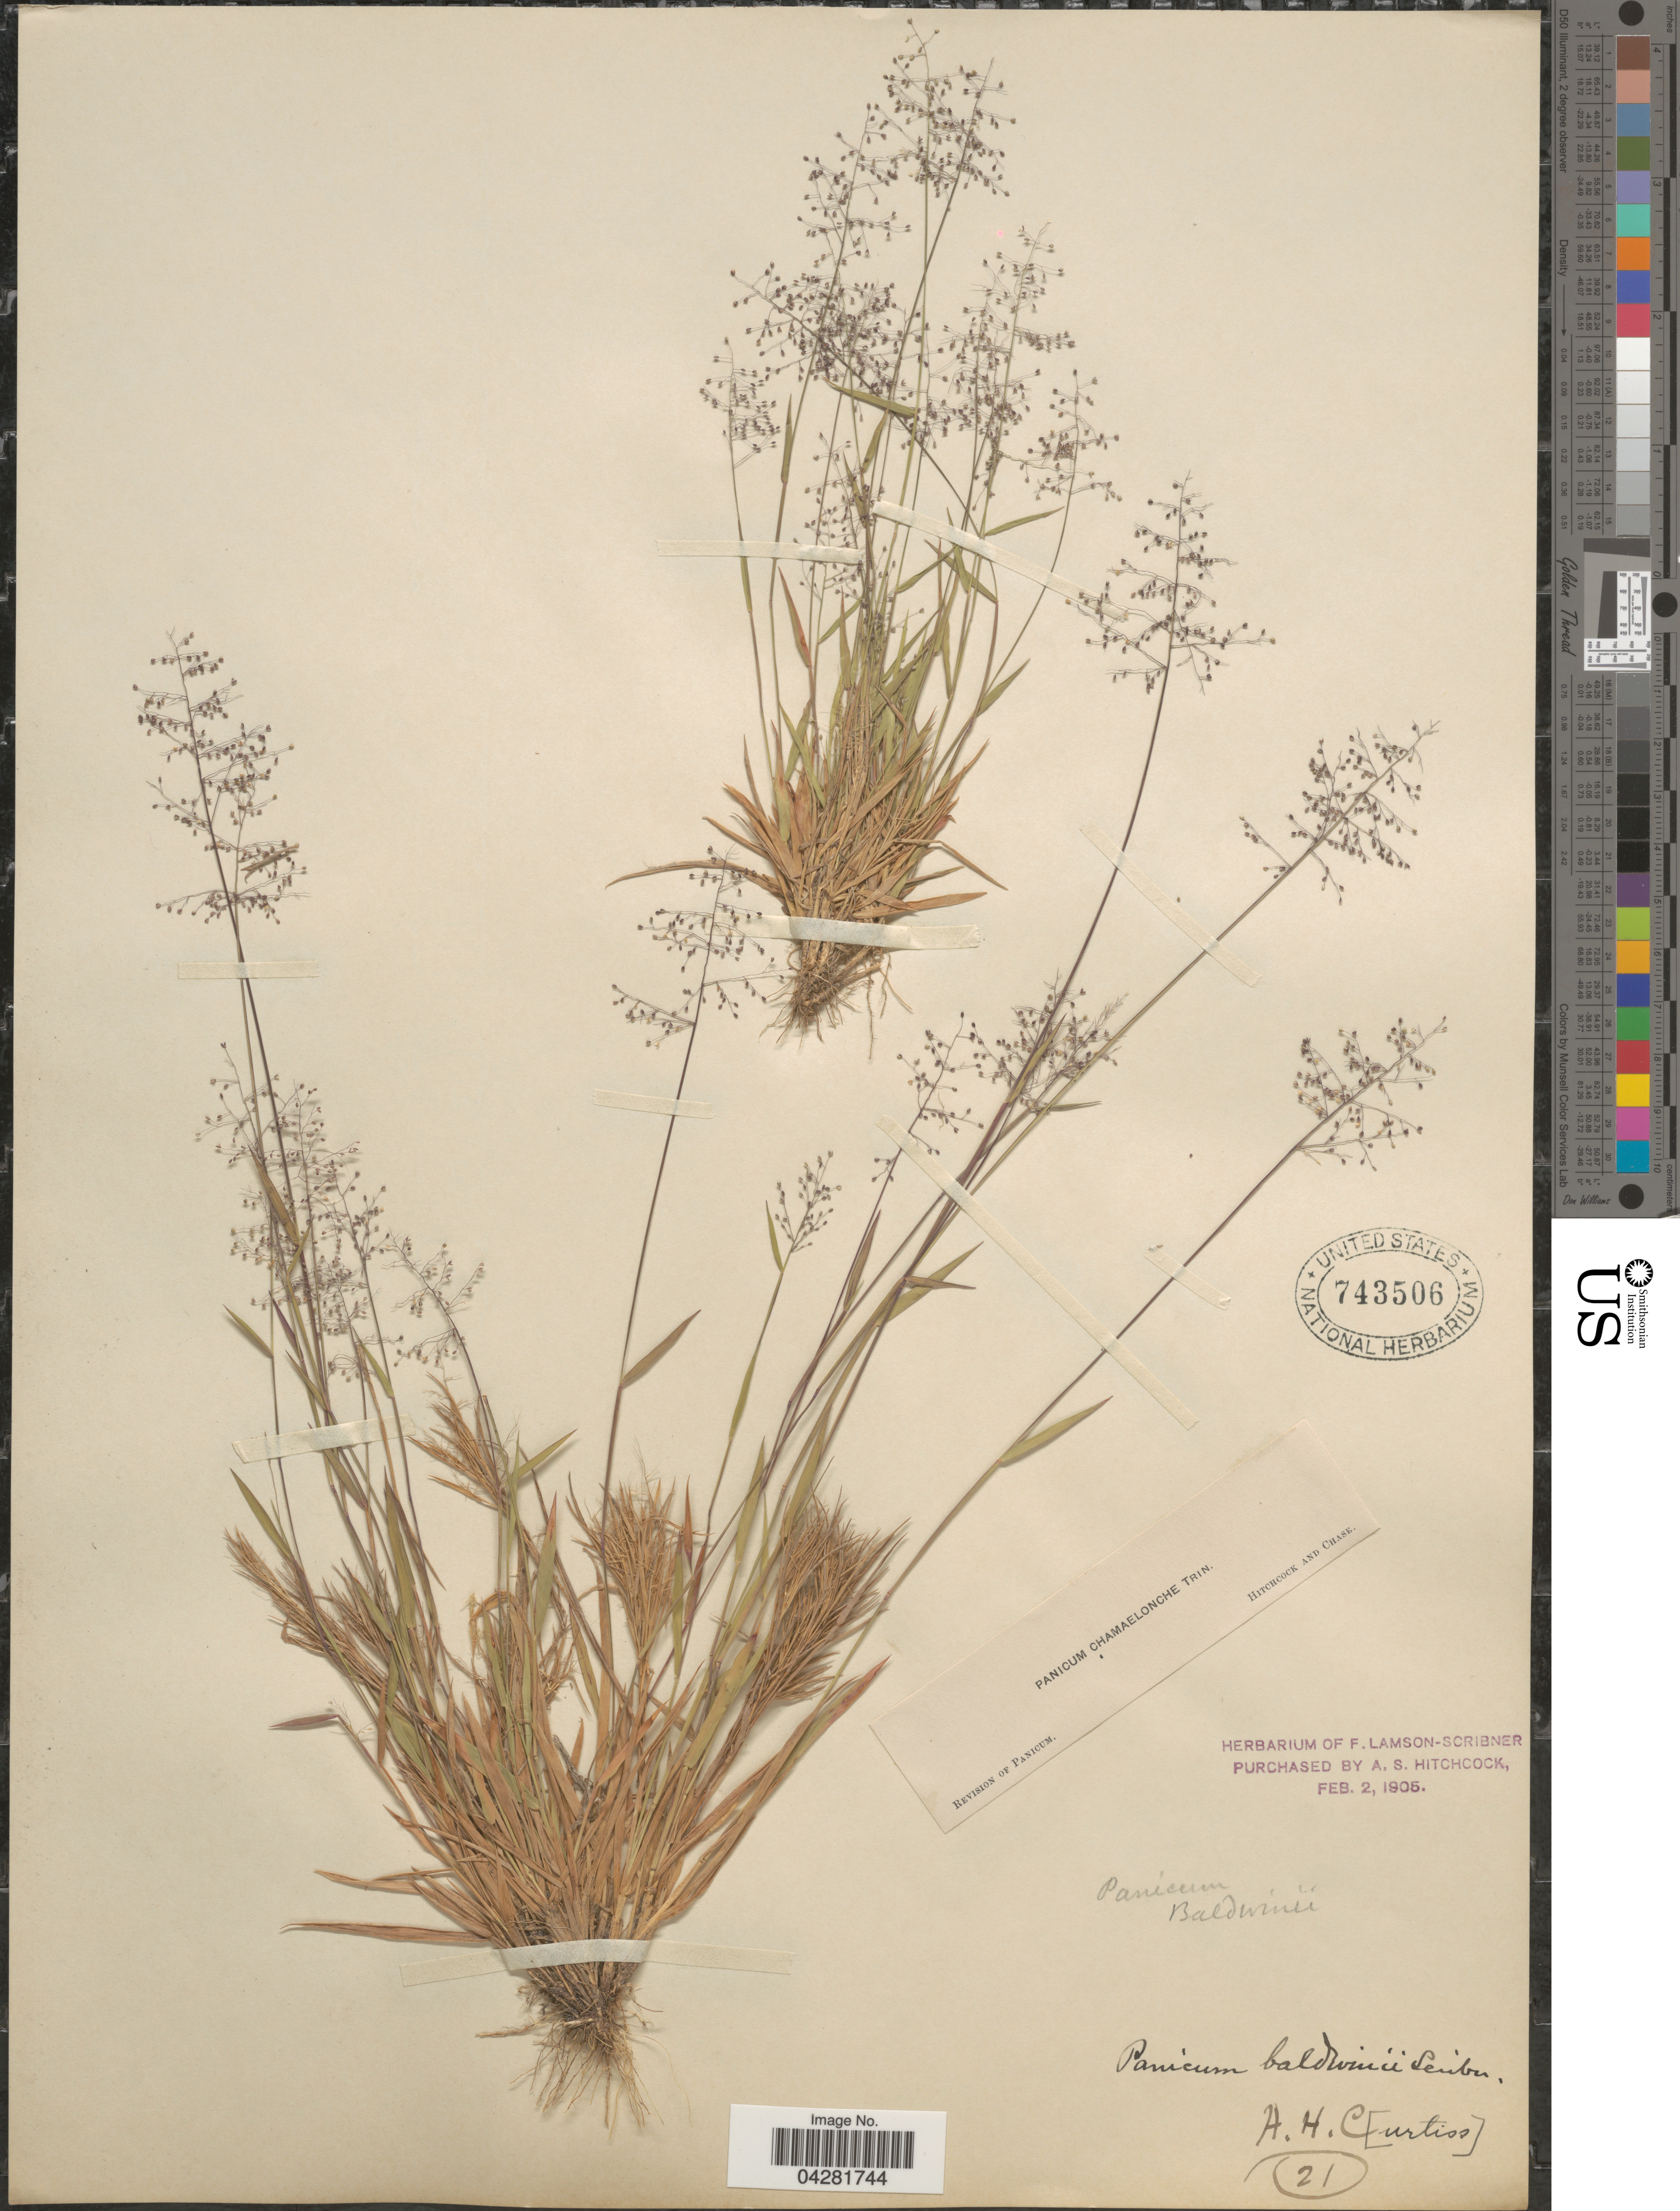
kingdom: Plantae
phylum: Tracheophyta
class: Liliopsida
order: Poales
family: Poaceae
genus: Dichanthelium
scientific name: Dichanthelium ensifolium var. ensifolium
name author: (Baldwin ex Elliot) Gould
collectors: A. H. Curtiss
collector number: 21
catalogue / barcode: US 743506